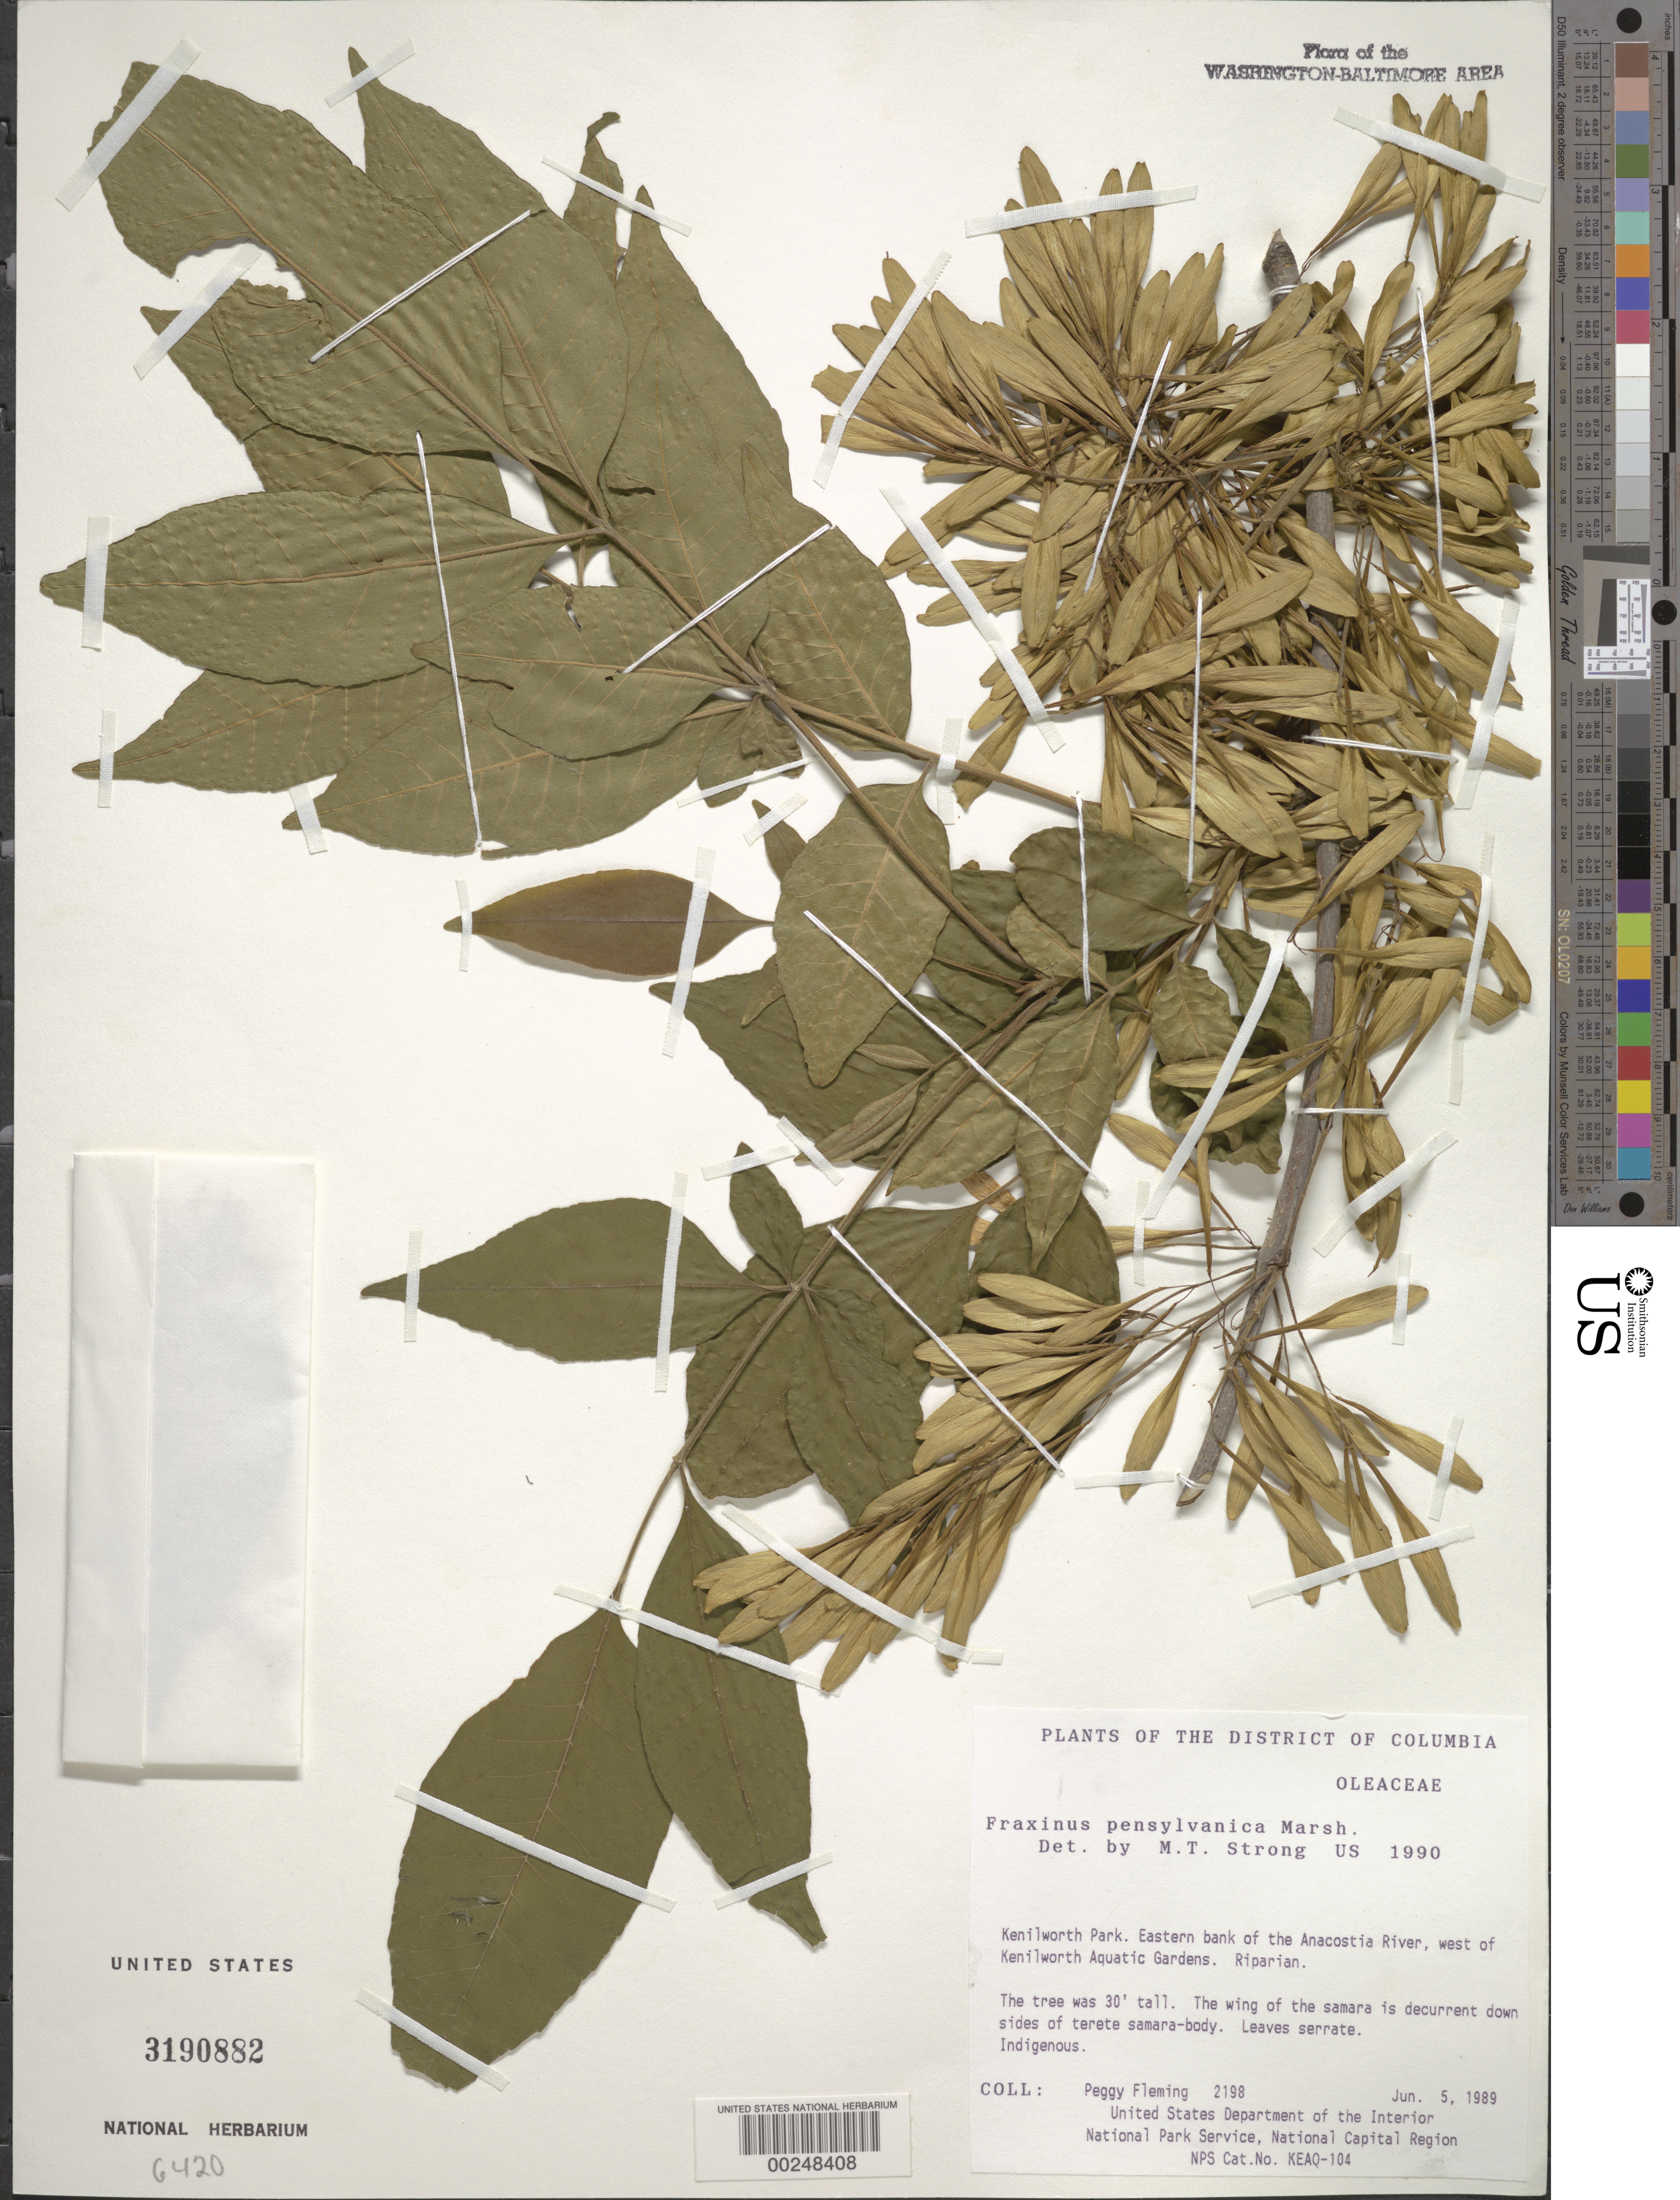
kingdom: Plantae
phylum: Tracheophyta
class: Magnoliopsida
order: Lamiales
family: Oleaceae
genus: Fraxinus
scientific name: Fraxinus pennsylvanica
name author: Marshall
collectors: P. Fleming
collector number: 2198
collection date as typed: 05 Jun 1989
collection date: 1989-06-05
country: United States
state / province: District of Columbia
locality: Kenilworth Park, E bank of Anacostia River, W of Kenilworth Aquatic Gardens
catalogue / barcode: US 3190882